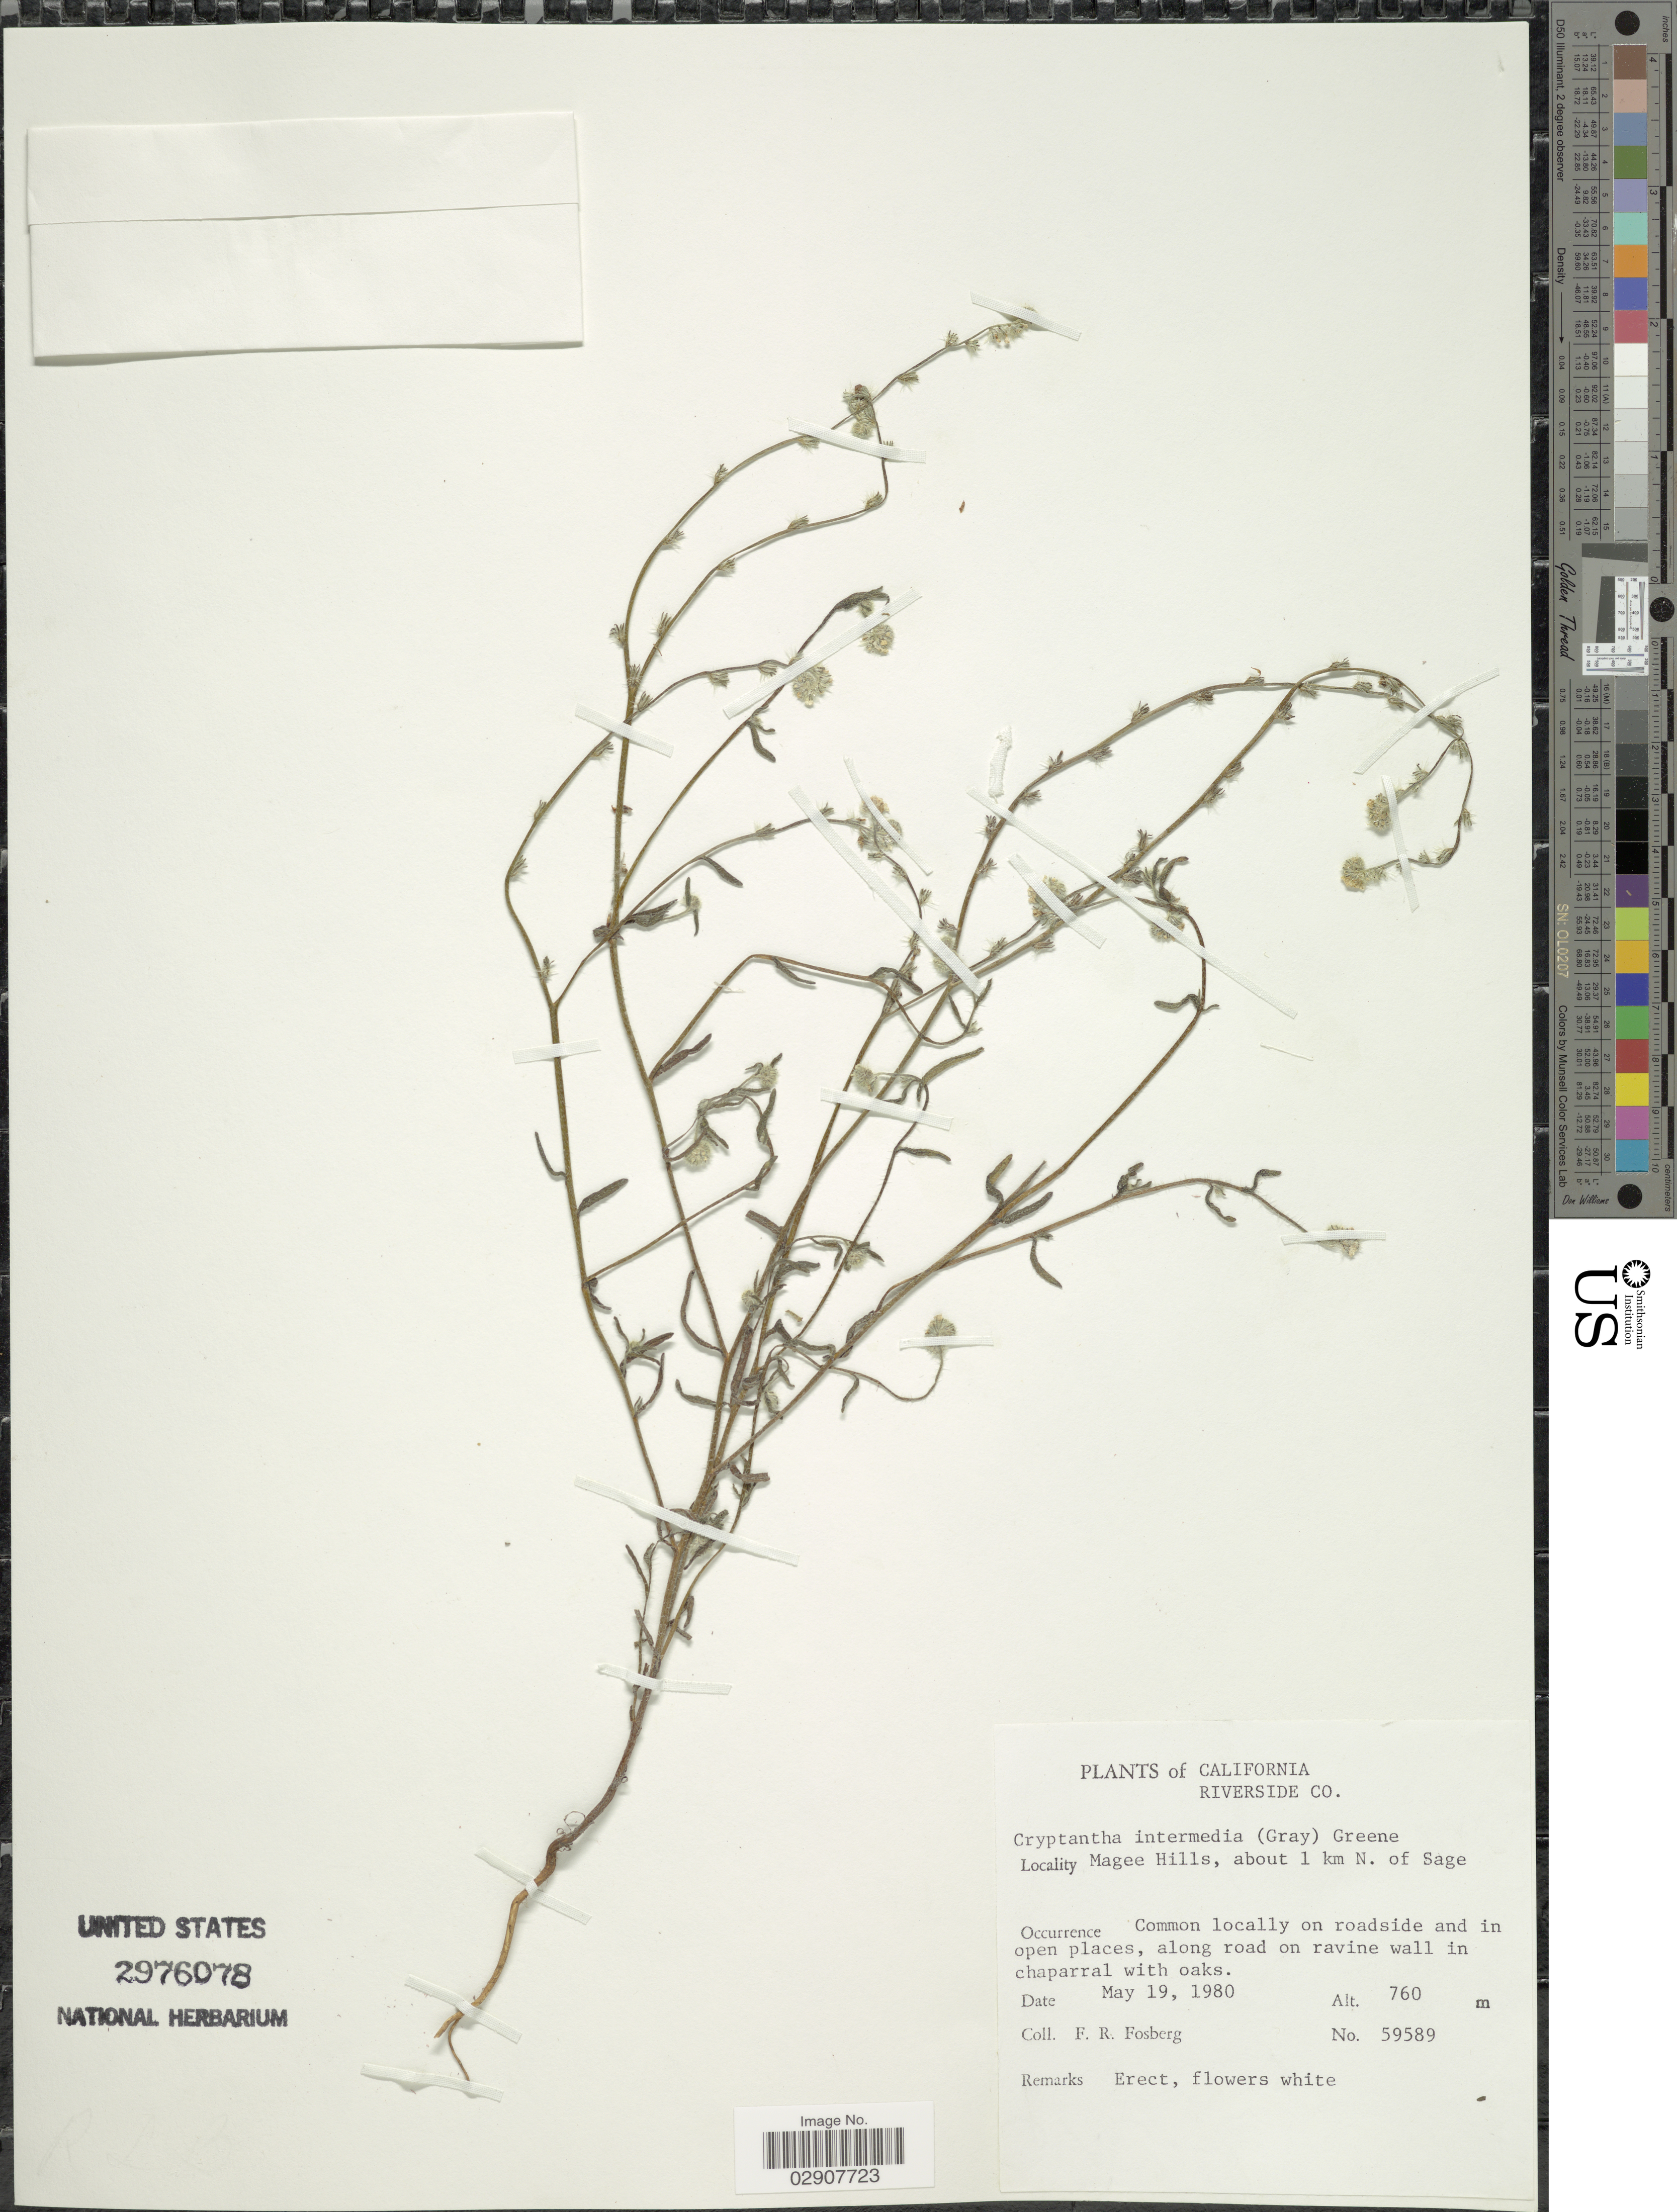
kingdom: Plantae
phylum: Tracheophyta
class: Magnoliopsida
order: Boraginales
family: Boraginaceae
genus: Cryptantha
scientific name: Cryptantha intermedia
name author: (A. Gray) Greene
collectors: F. R. Fosberg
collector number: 59589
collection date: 1980-05-19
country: United States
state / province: California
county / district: Riverside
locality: Riverside Co. Magee Hills, about 1 km N. of Sage.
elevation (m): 760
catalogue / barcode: US 2976078